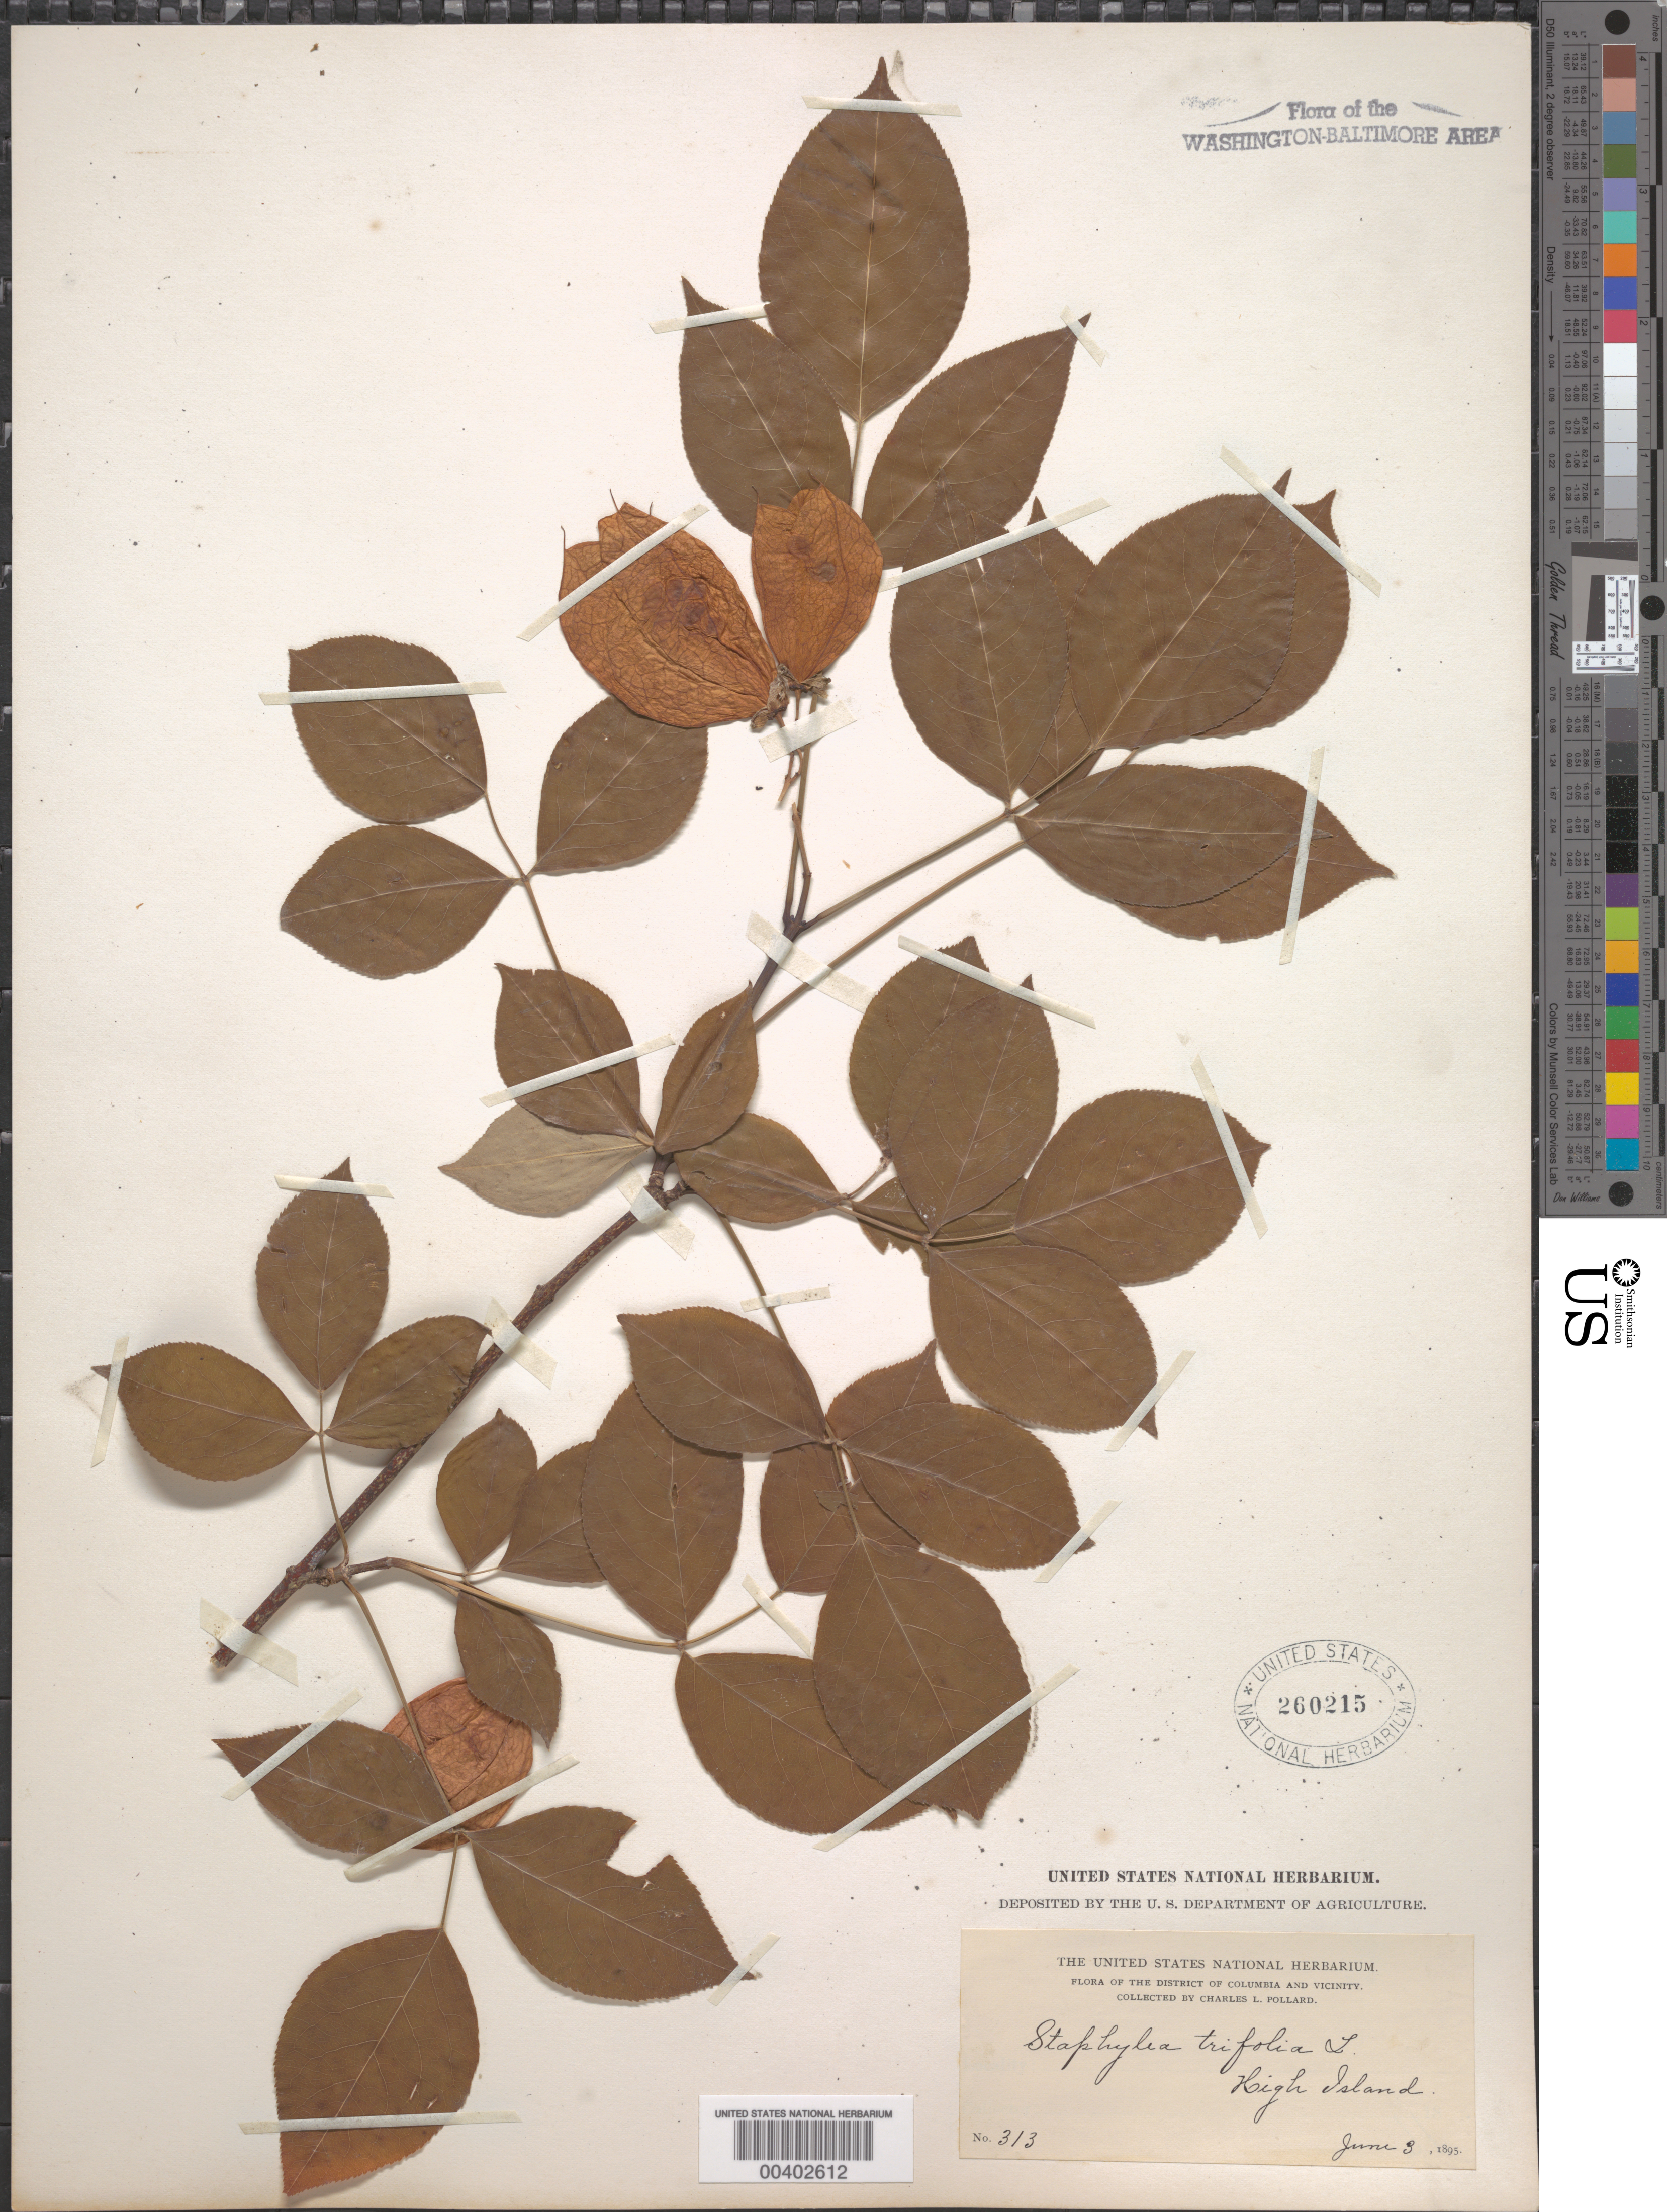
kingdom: Plantae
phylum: Tracheophyta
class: Magnoliopsida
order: Crossosomatales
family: Staphyleaceae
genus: Staphylea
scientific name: Staphylea trifolia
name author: L.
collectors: C. L. Pollard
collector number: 313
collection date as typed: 03 Jun 1895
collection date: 1895-06-03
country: United States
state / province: Maryland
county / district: Montgomery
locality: High Island C. & O. Canal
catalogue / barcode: US 260215